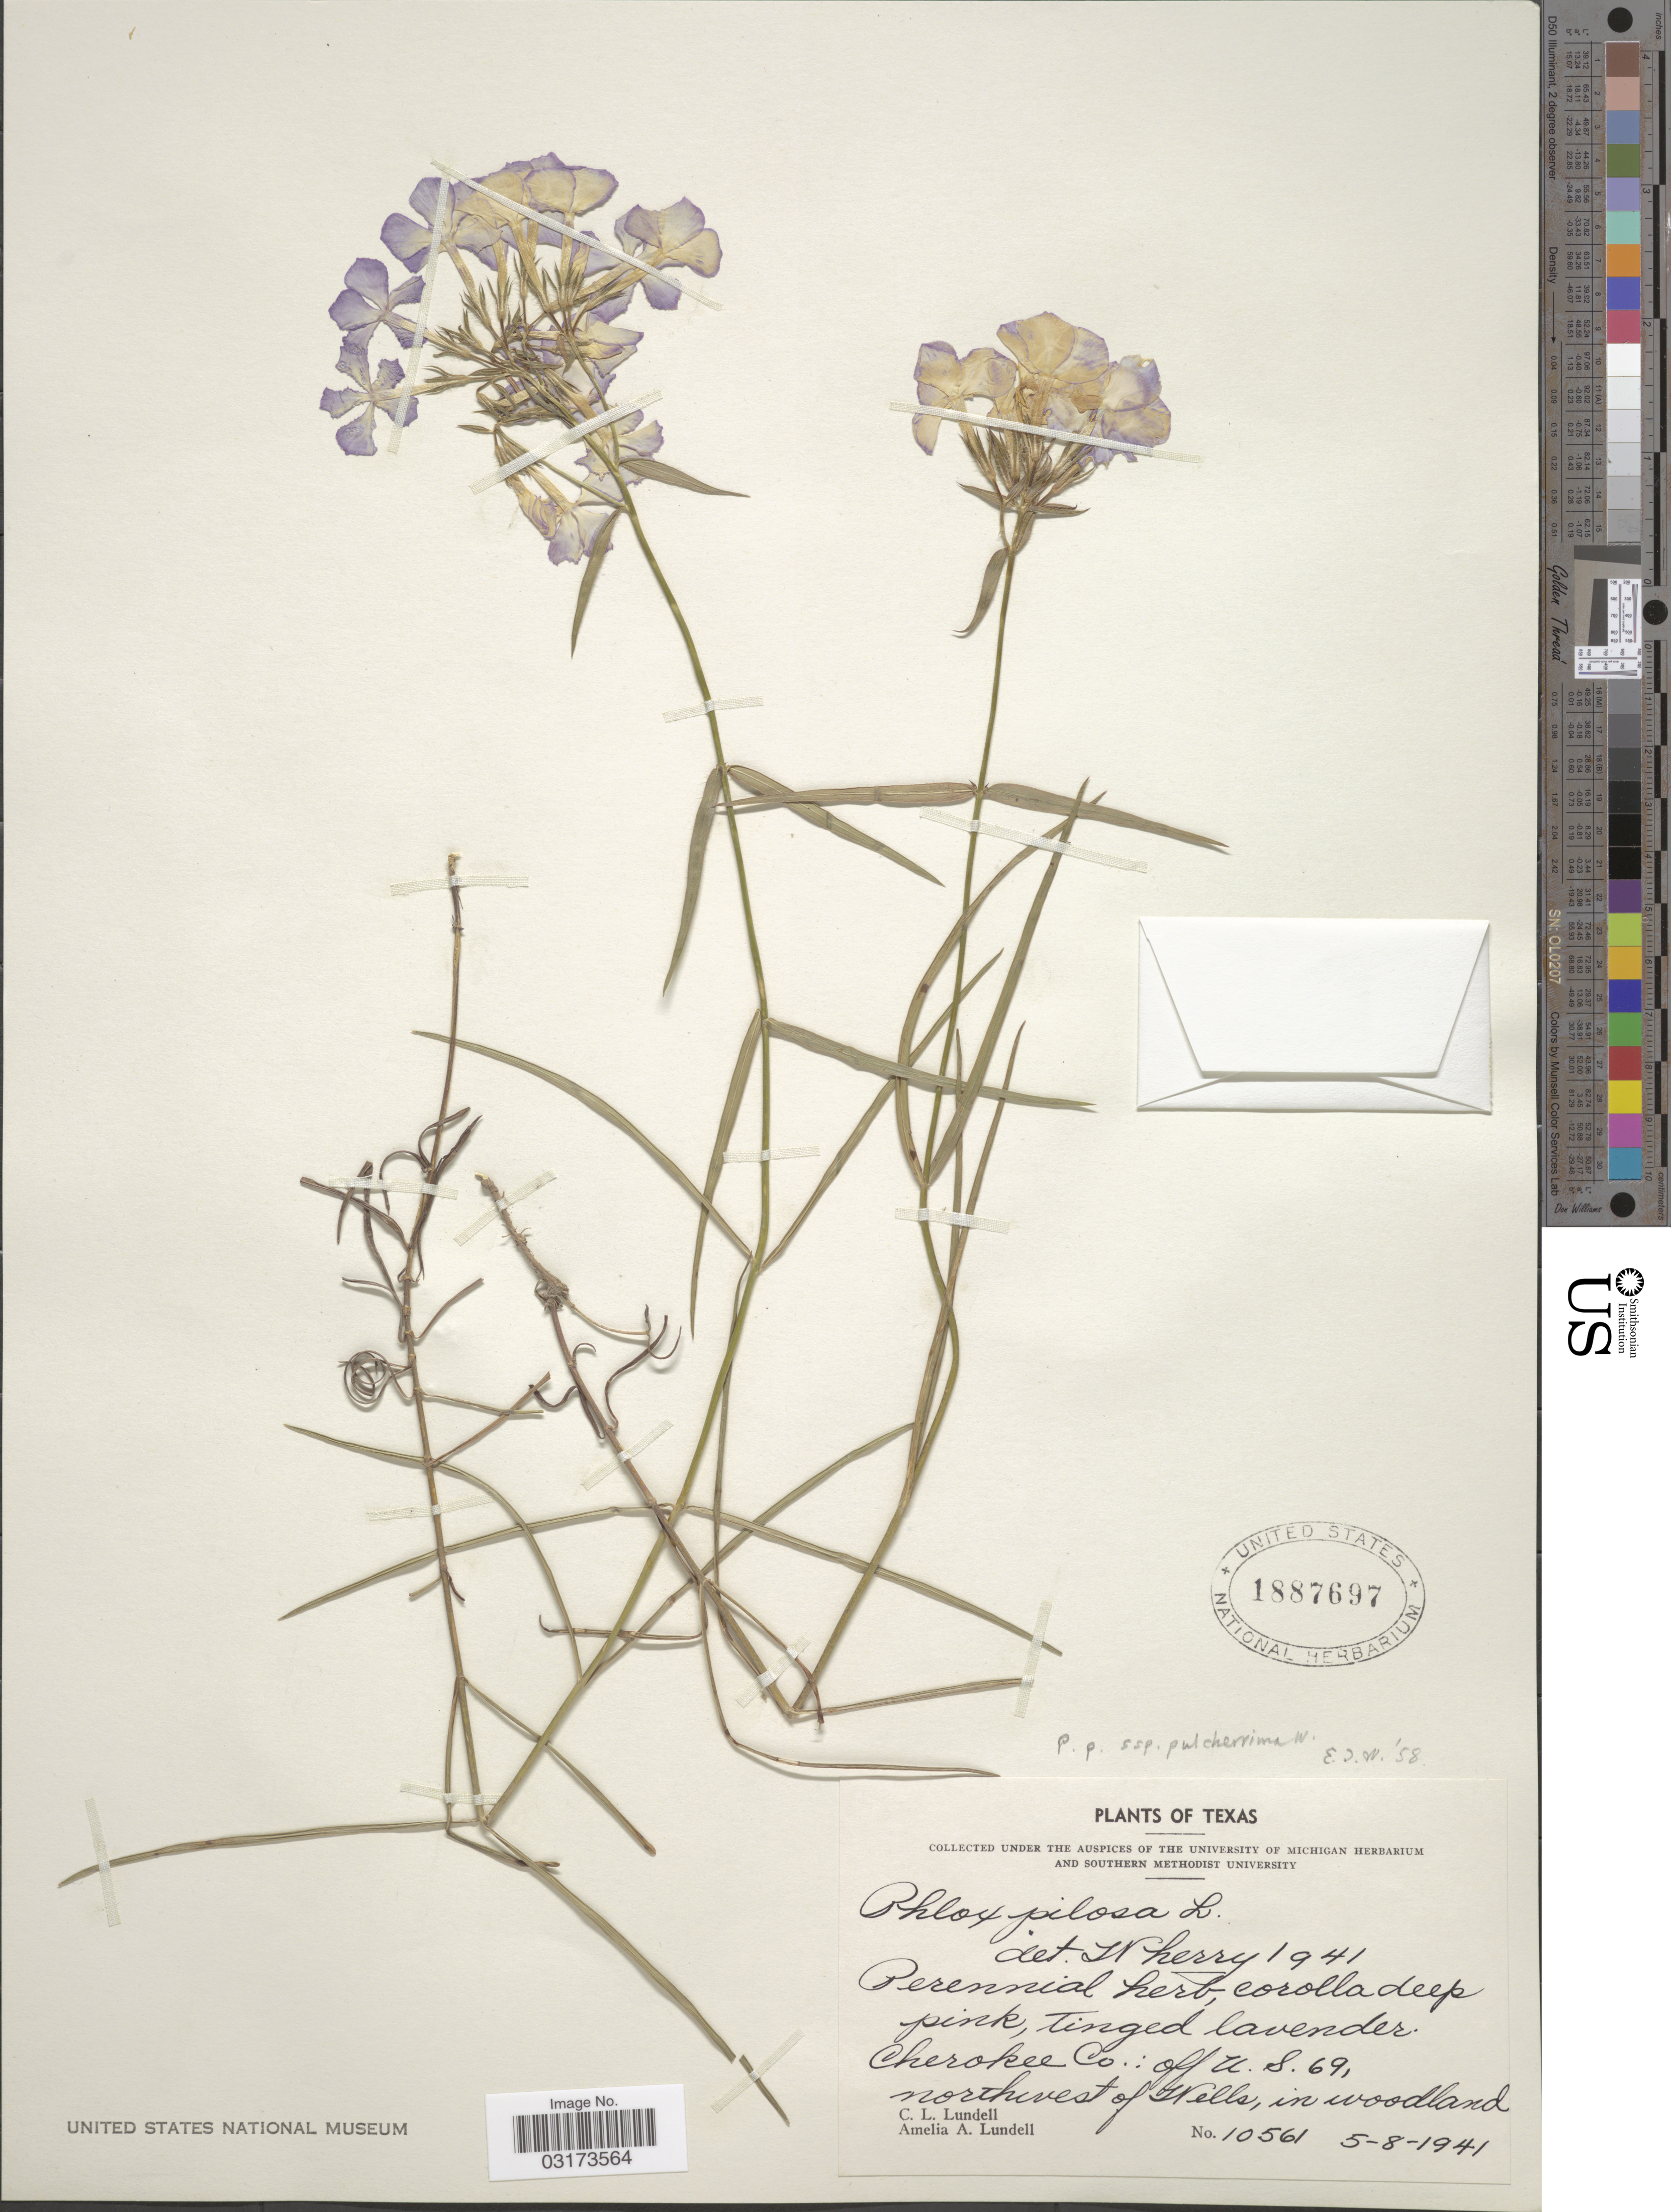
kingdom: Plantae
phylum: Tracheophyta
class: Magnoliopsida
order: Ericales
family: Polemoniaceae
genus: Phlox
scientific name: Phlox pilosa subsp. pulcherrima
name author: Lundell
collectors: C. L. Lundell & A. A. Lundell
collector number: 10561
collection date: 1941-05-08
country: United States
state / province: Texas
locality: Cherokee Co.: off U.S. 69, northwest of Wells.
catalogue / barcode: US 1887697